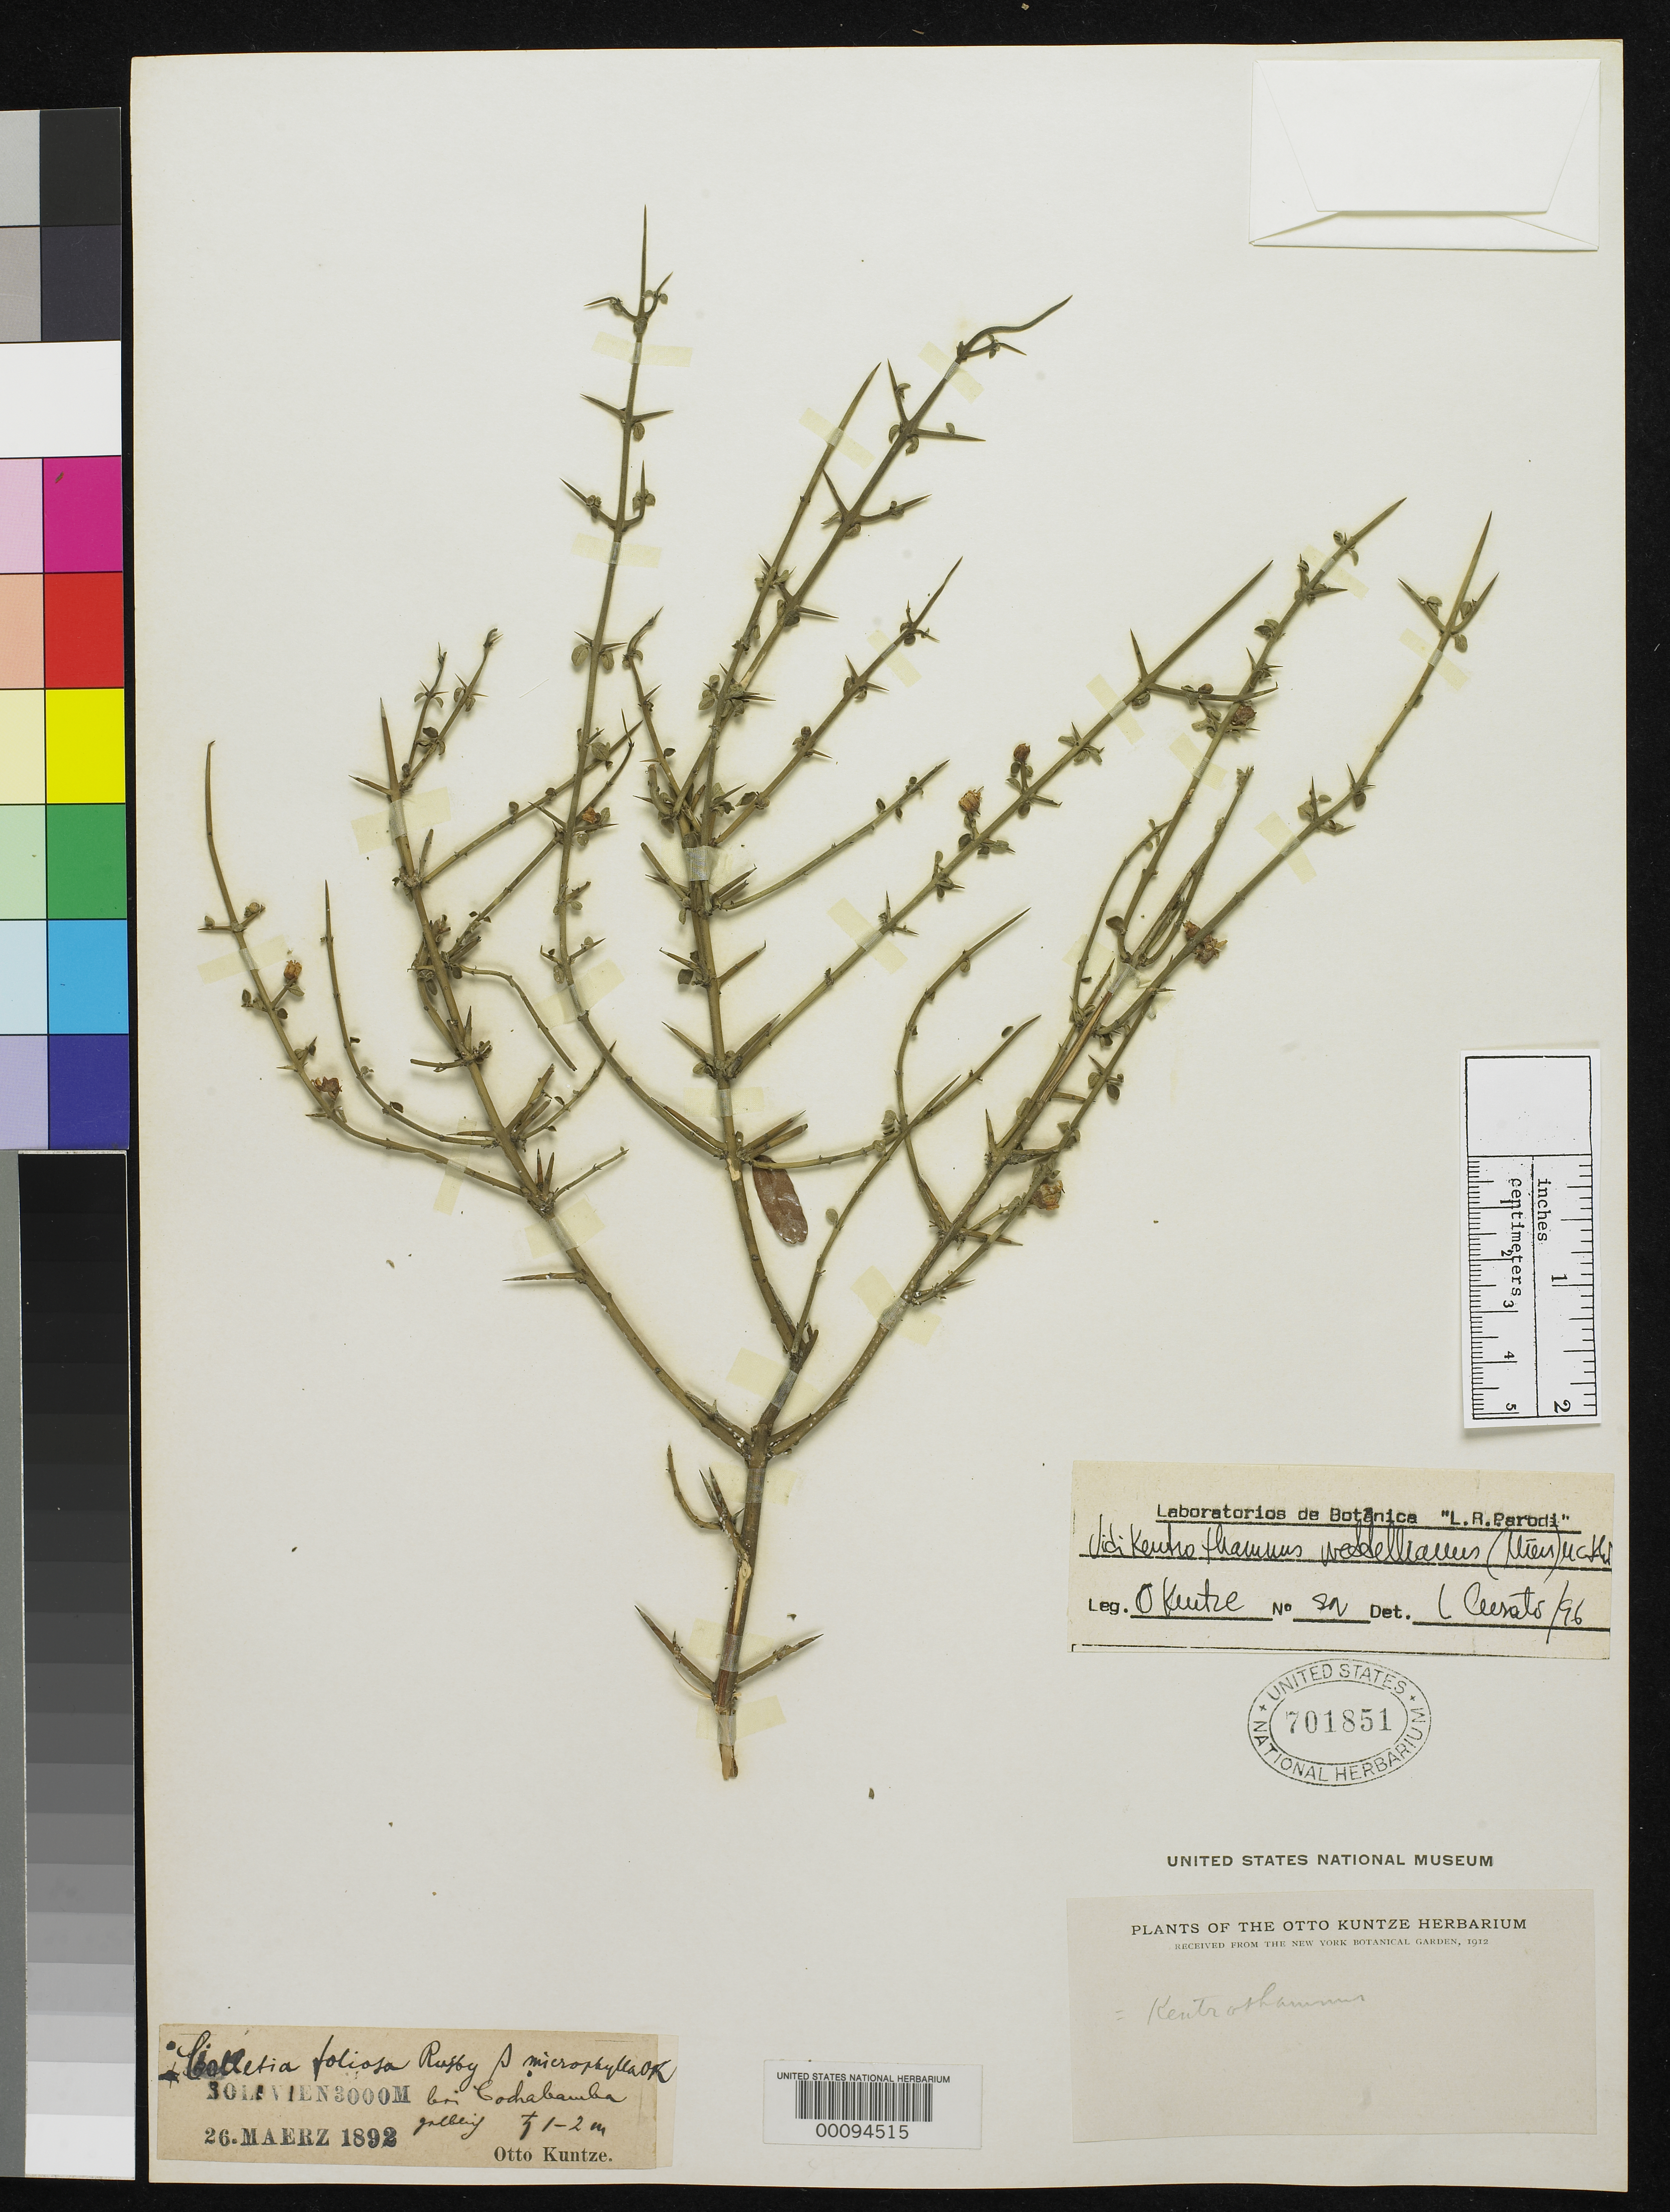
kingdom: Plantae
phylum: Tracheophyta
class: Magnoliopsida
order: Rosales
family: Rhamnaceae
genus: Colletia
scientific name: Colletia foliosa var. microphylla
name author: Kuntze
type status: Isotype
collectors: C.E.O. Kuntze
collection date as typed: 26 Mar 1892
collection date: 1892-03-26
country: Bolivia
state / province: Cochabamba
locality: Bei Cochabamba [Protologue? Bolivian plateau.]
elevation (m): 3000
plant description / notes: Collection no. 978 acc. to protologue? This sheet is s.n. (as are duplicates at NY, one of which is annotated as holotype by M.C. Johnst.)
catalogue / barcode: US 701851